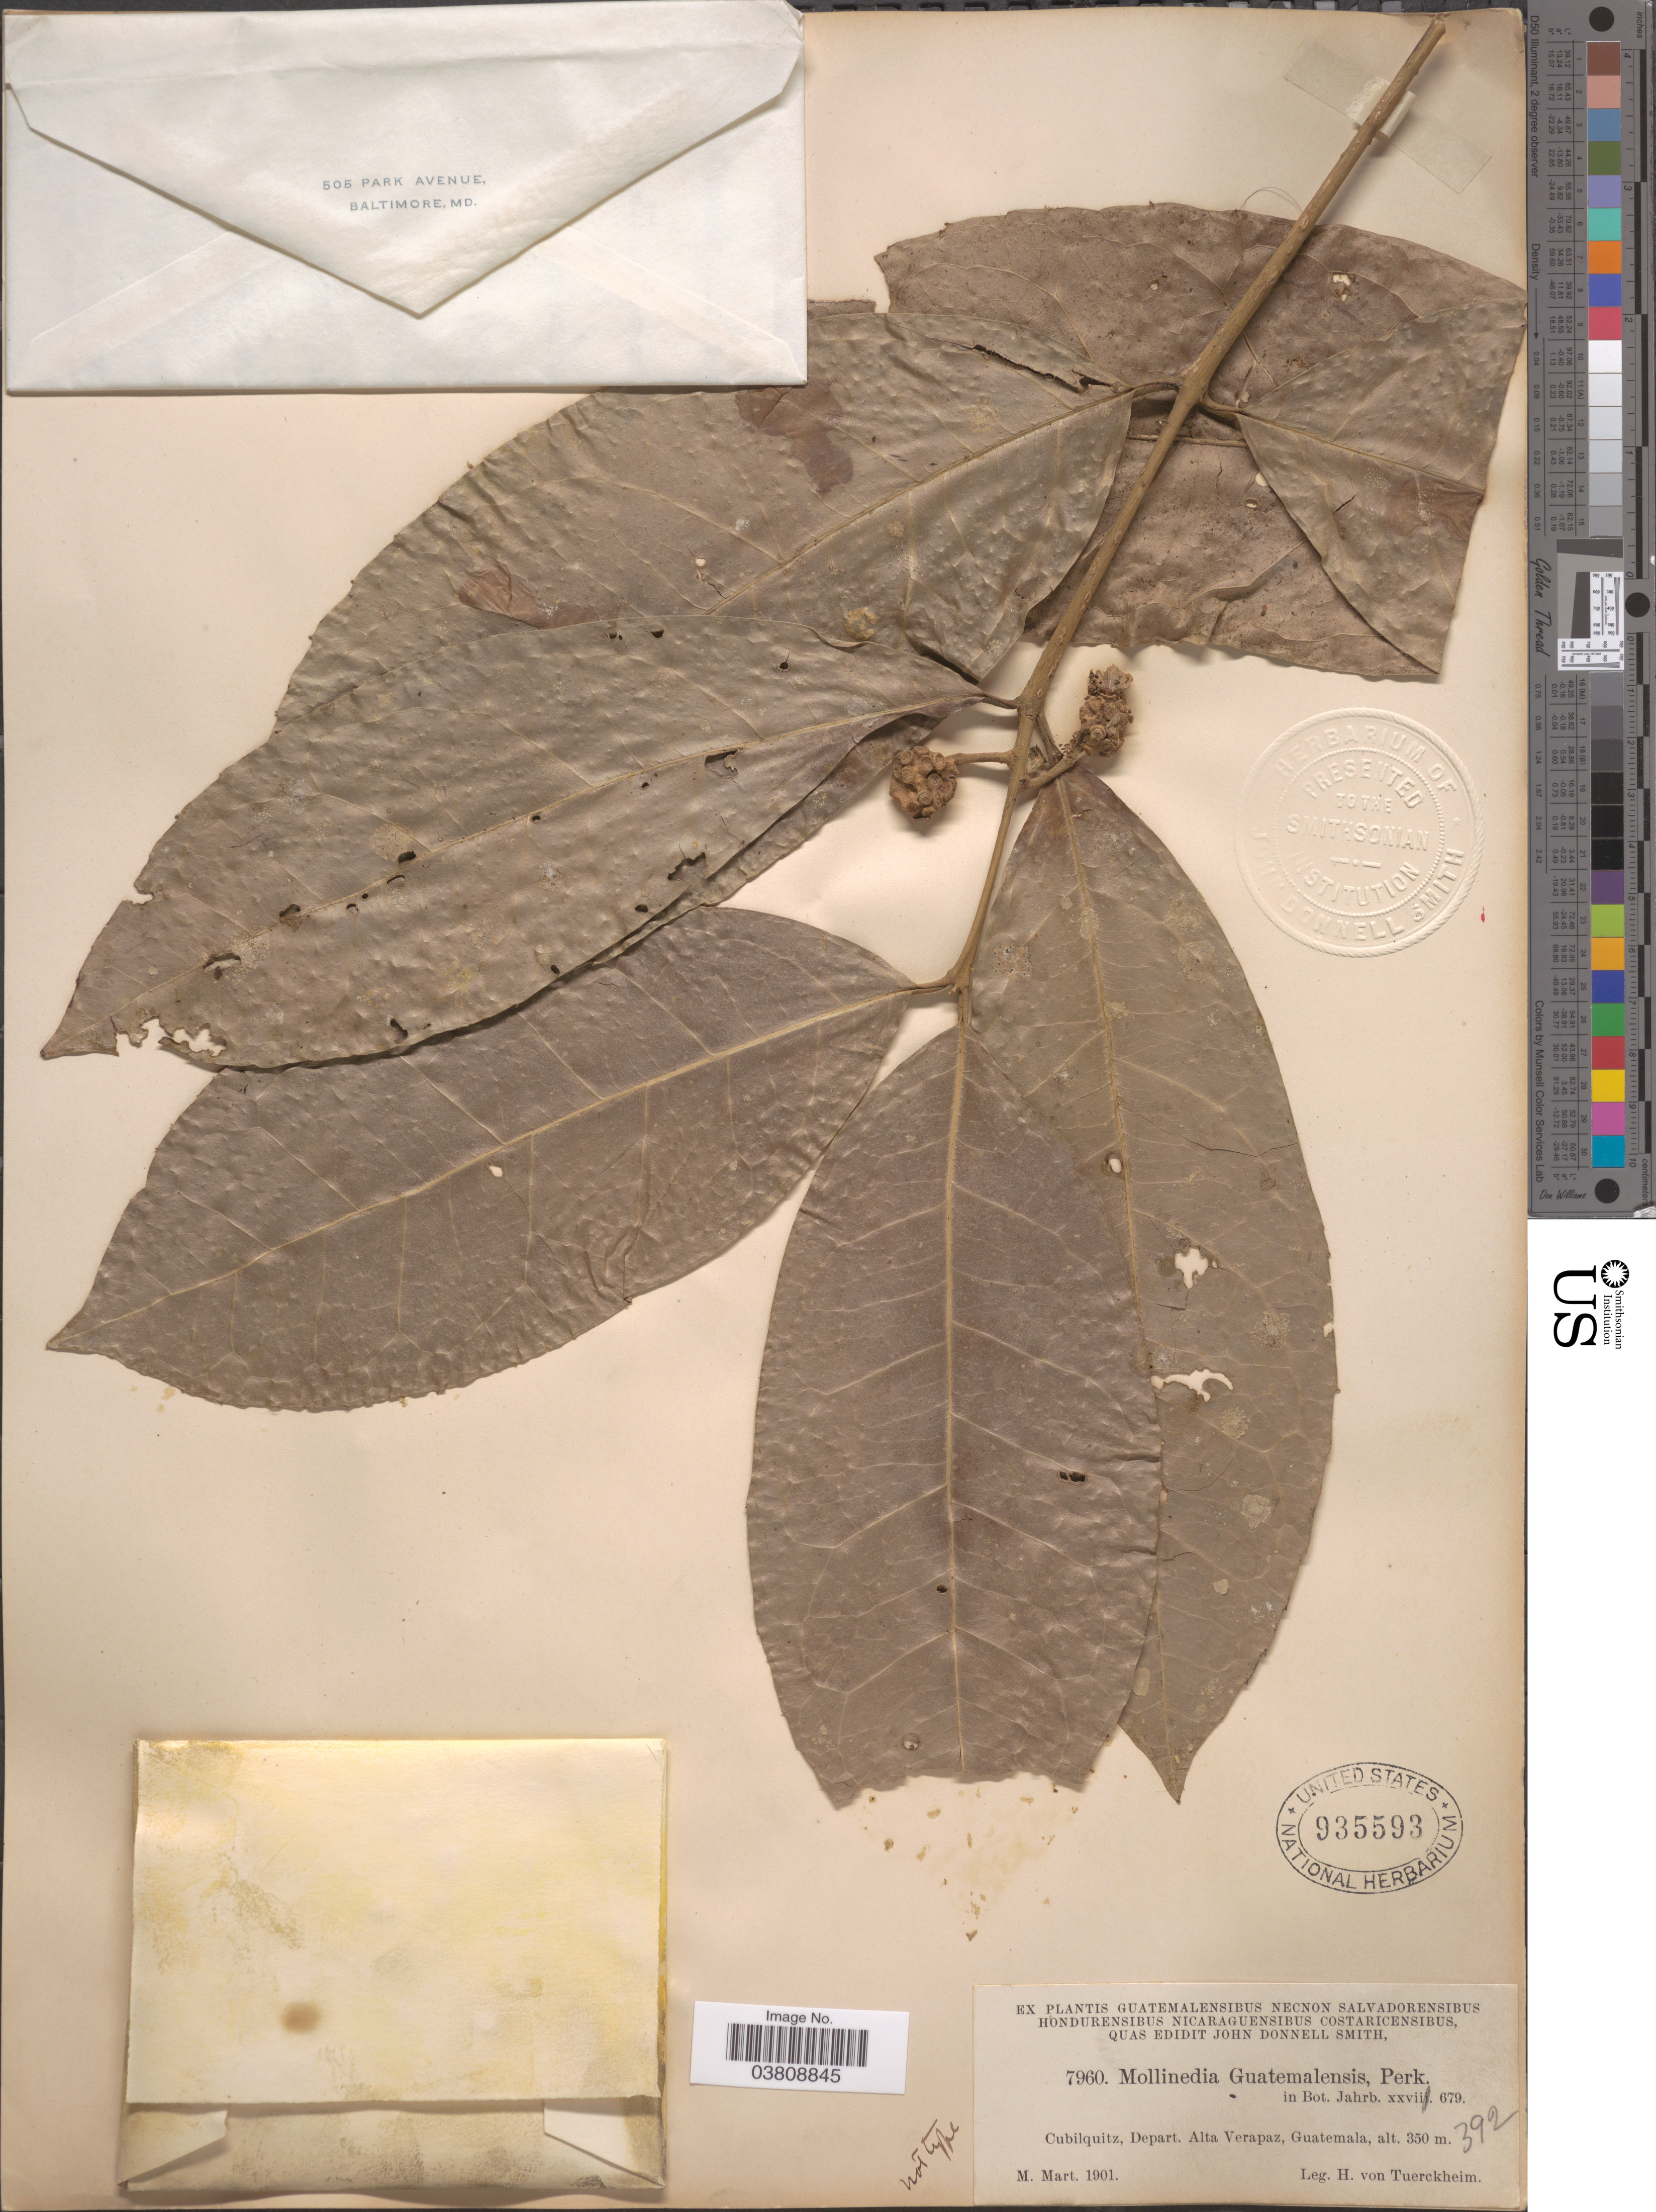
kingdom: Plantae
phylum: Tracheophyta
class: Magnoliopsida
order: Laurales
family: Monimiaceae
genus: Mollinedia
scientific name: Mollinedia guatemalensis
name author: Perkins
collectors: H. von Tuerckheim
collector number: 7960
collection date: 1901-03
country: Guatemala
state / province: Alta Verapaz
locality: Cubilquitz, Depart. Alta Verapaz.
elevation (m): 350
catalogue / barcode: US 935593